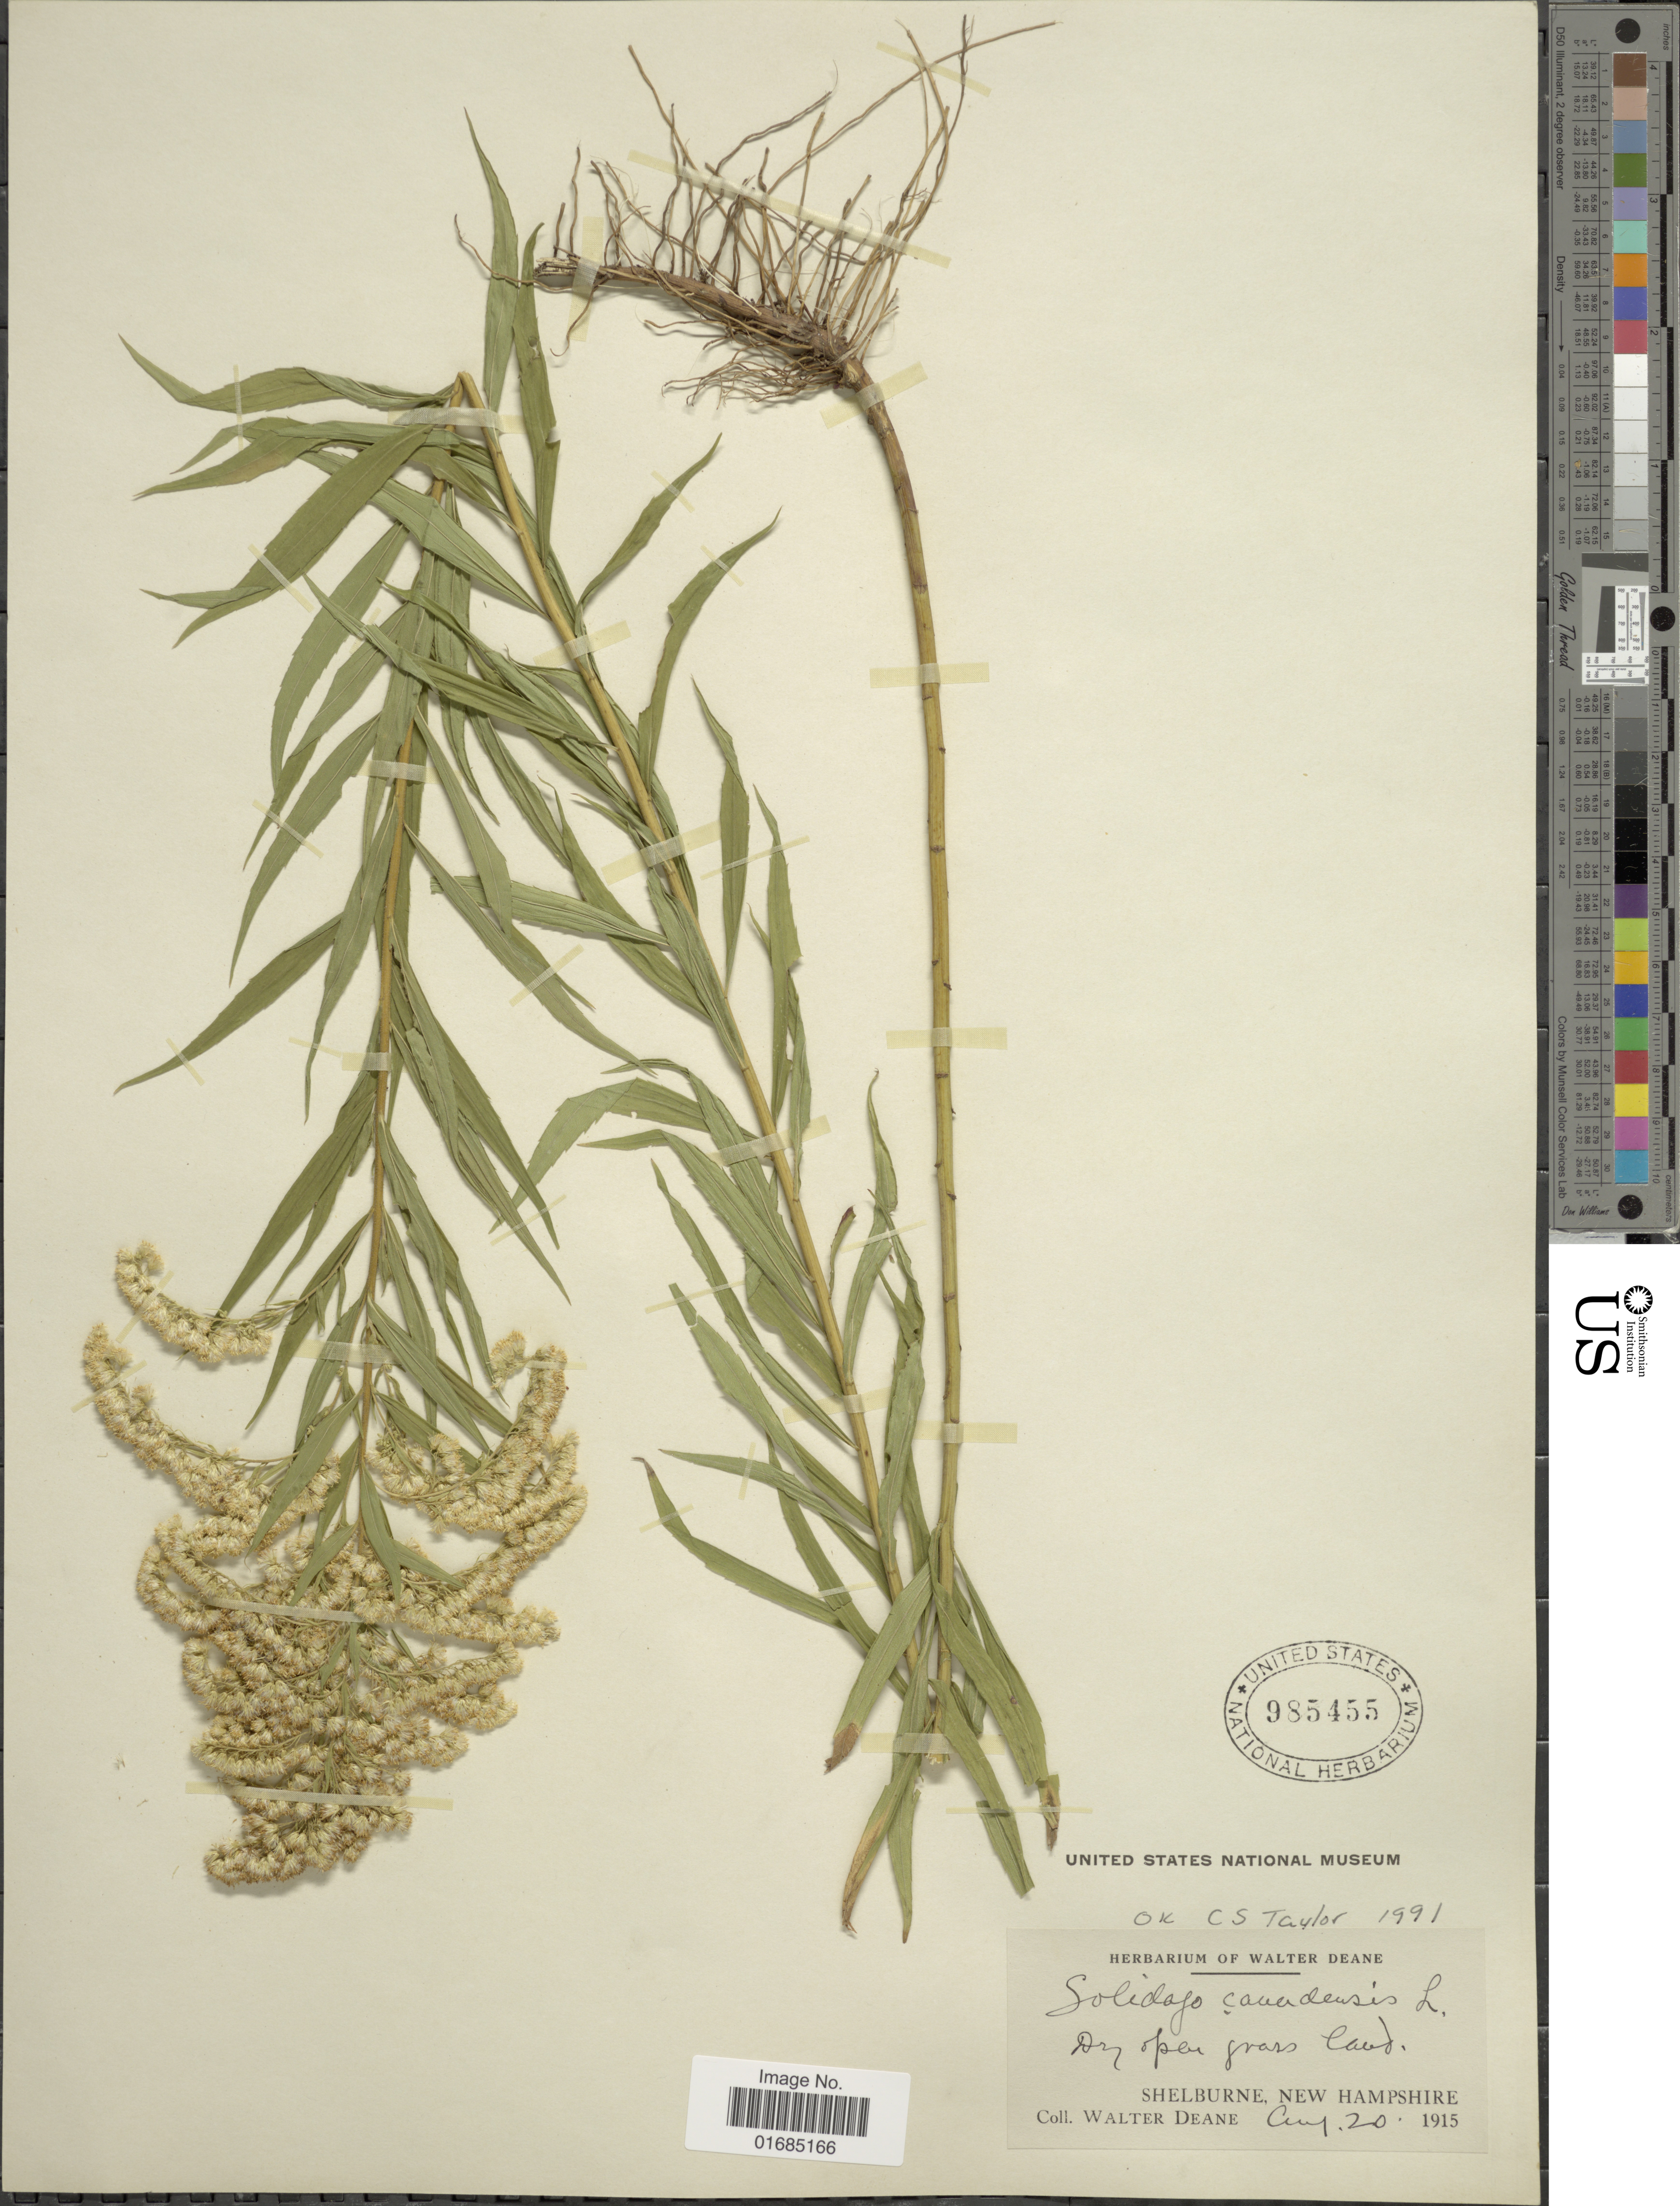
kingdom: Plantae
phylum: Tracheophyta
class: Magnoliopsida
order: Asterales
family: Asteraceae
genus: Solidago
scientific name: Solidago canadensis var. canadensis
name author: L.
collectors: W. Deane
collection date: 1915-08-20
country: United States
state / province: New Hampshire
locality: Shelbourne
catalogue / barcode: US 985455